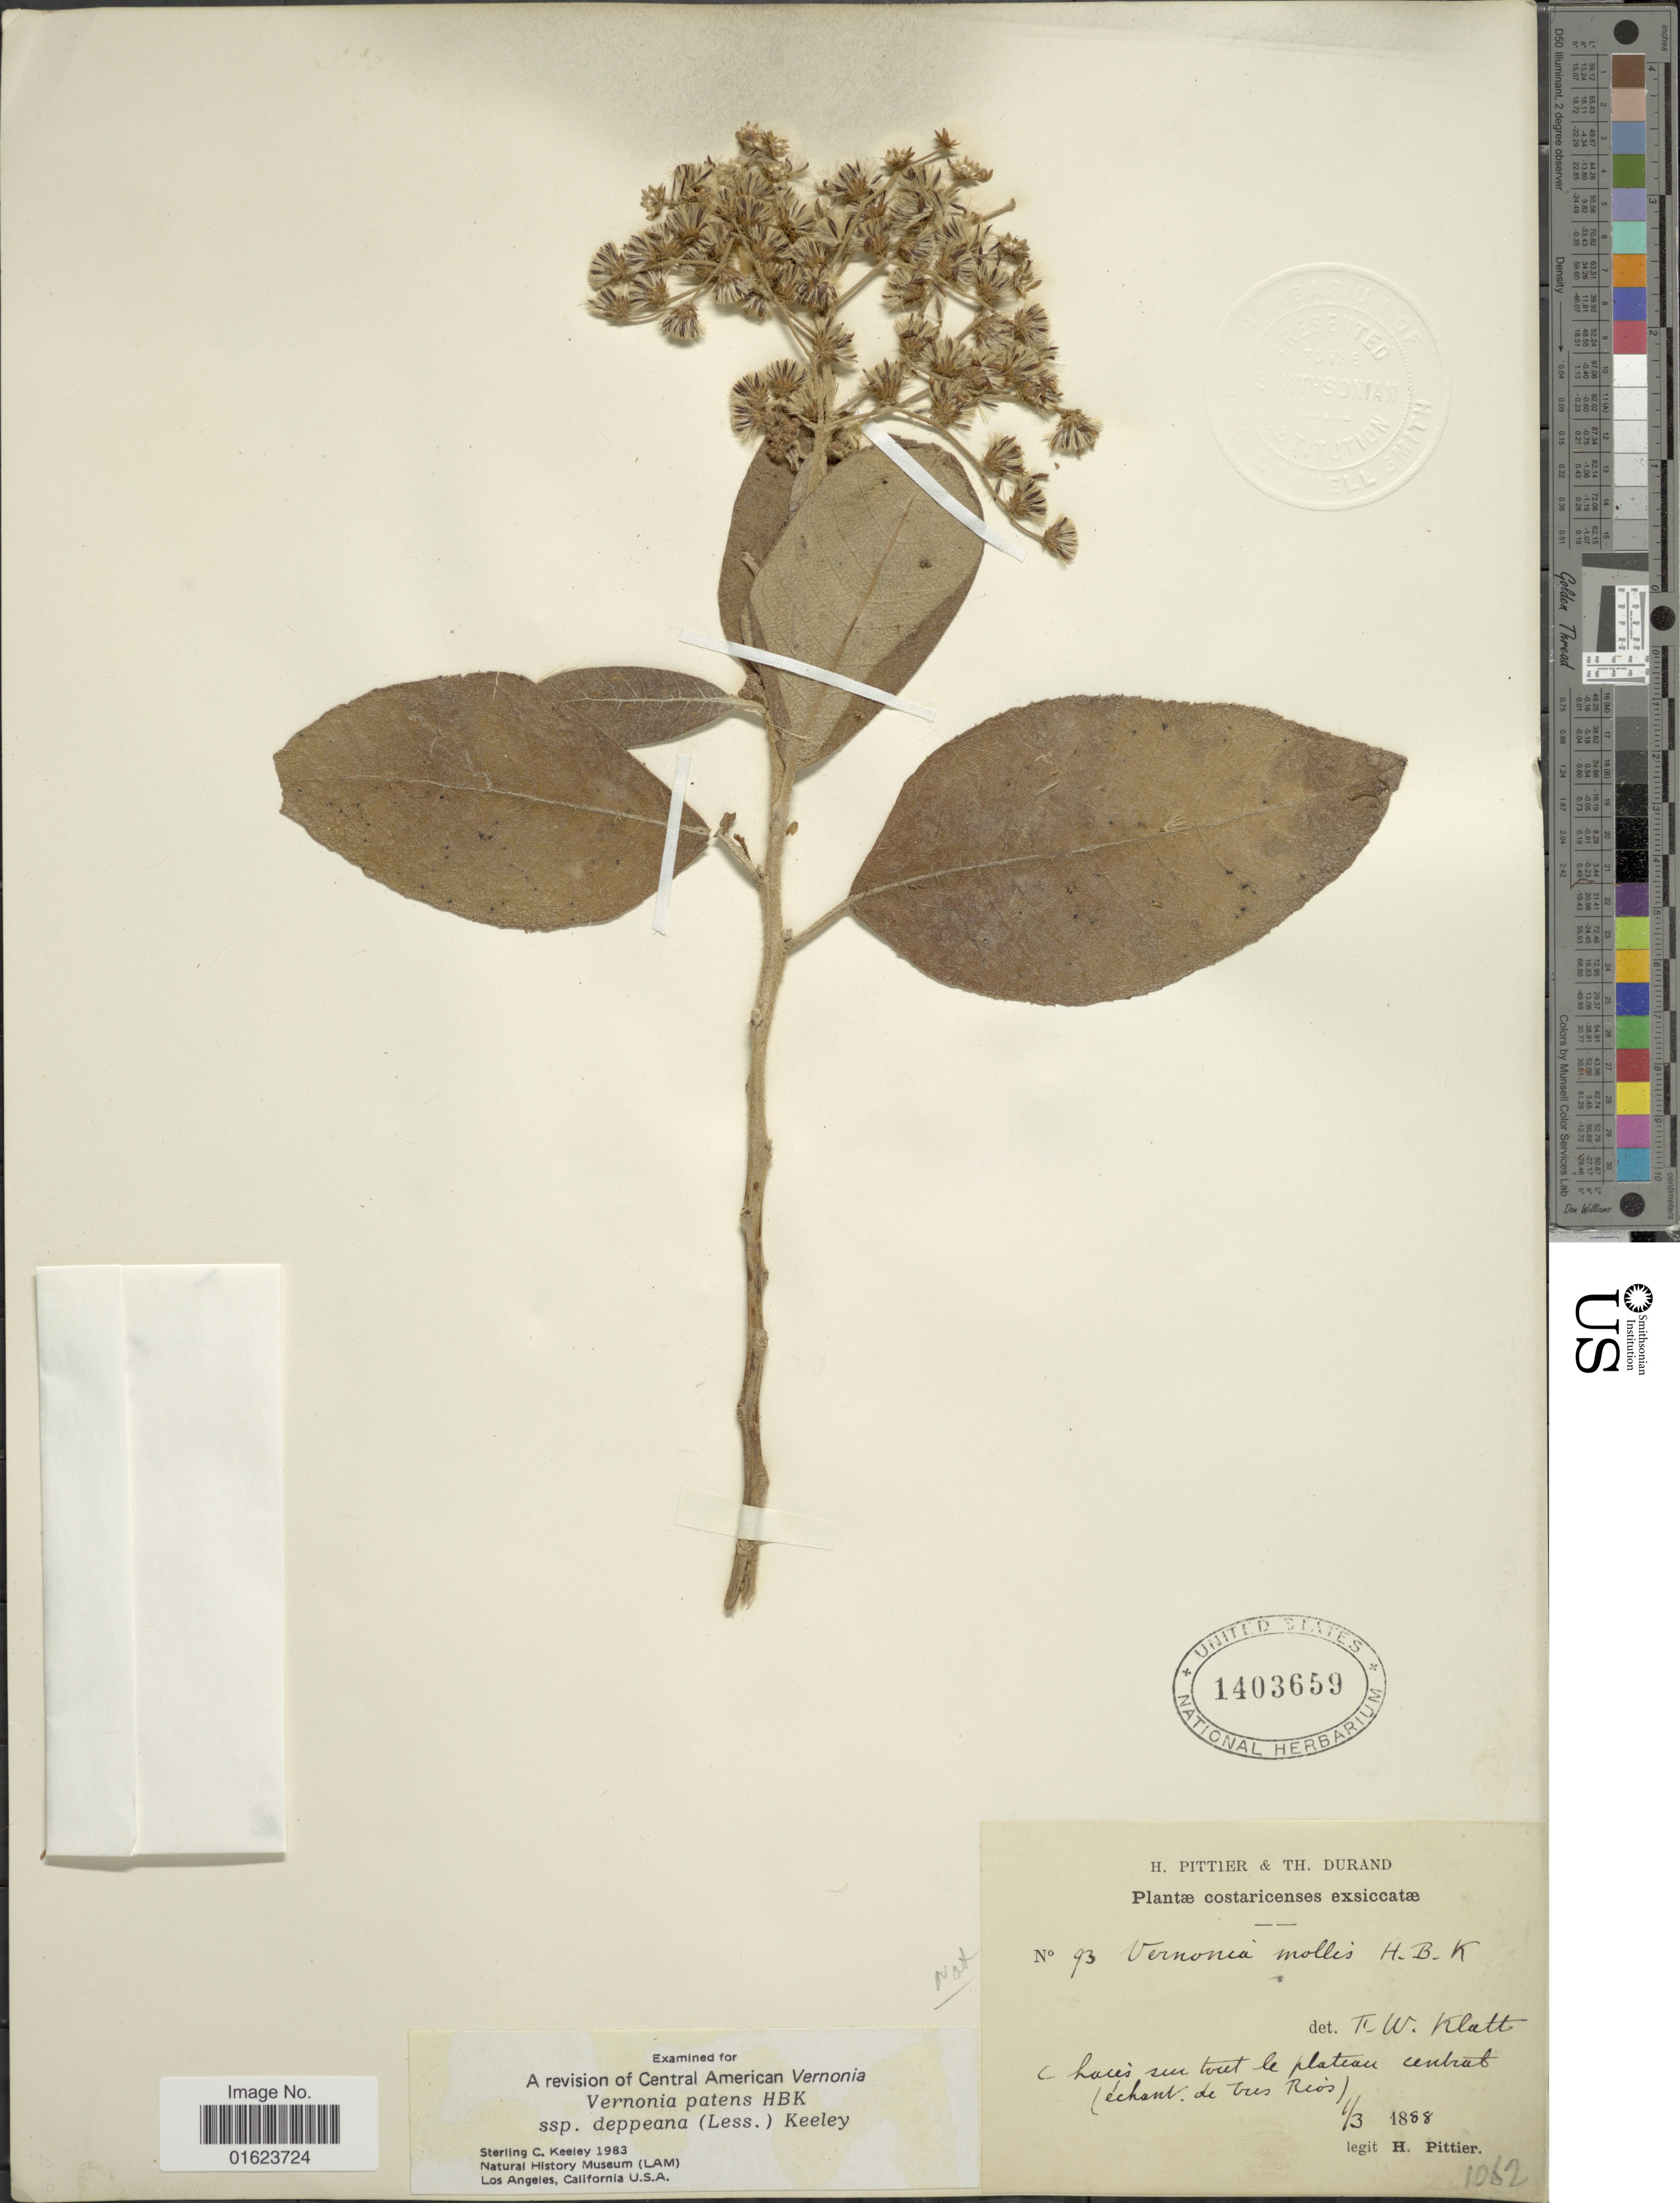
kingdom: Plantae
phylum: Tracheophyta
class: Magnoliopsida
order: Asterales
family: Asteraceae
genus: Vernonanthura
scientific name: Vernonanthura deppeana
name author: (Less.) H. Rob.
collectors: H. F. Pittier & T. Durand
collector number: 93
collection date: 1888-03-01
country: Costa Rica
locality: Haced sur tout le plateau centrat (echant de tres Rios).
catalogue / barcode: US 1403659